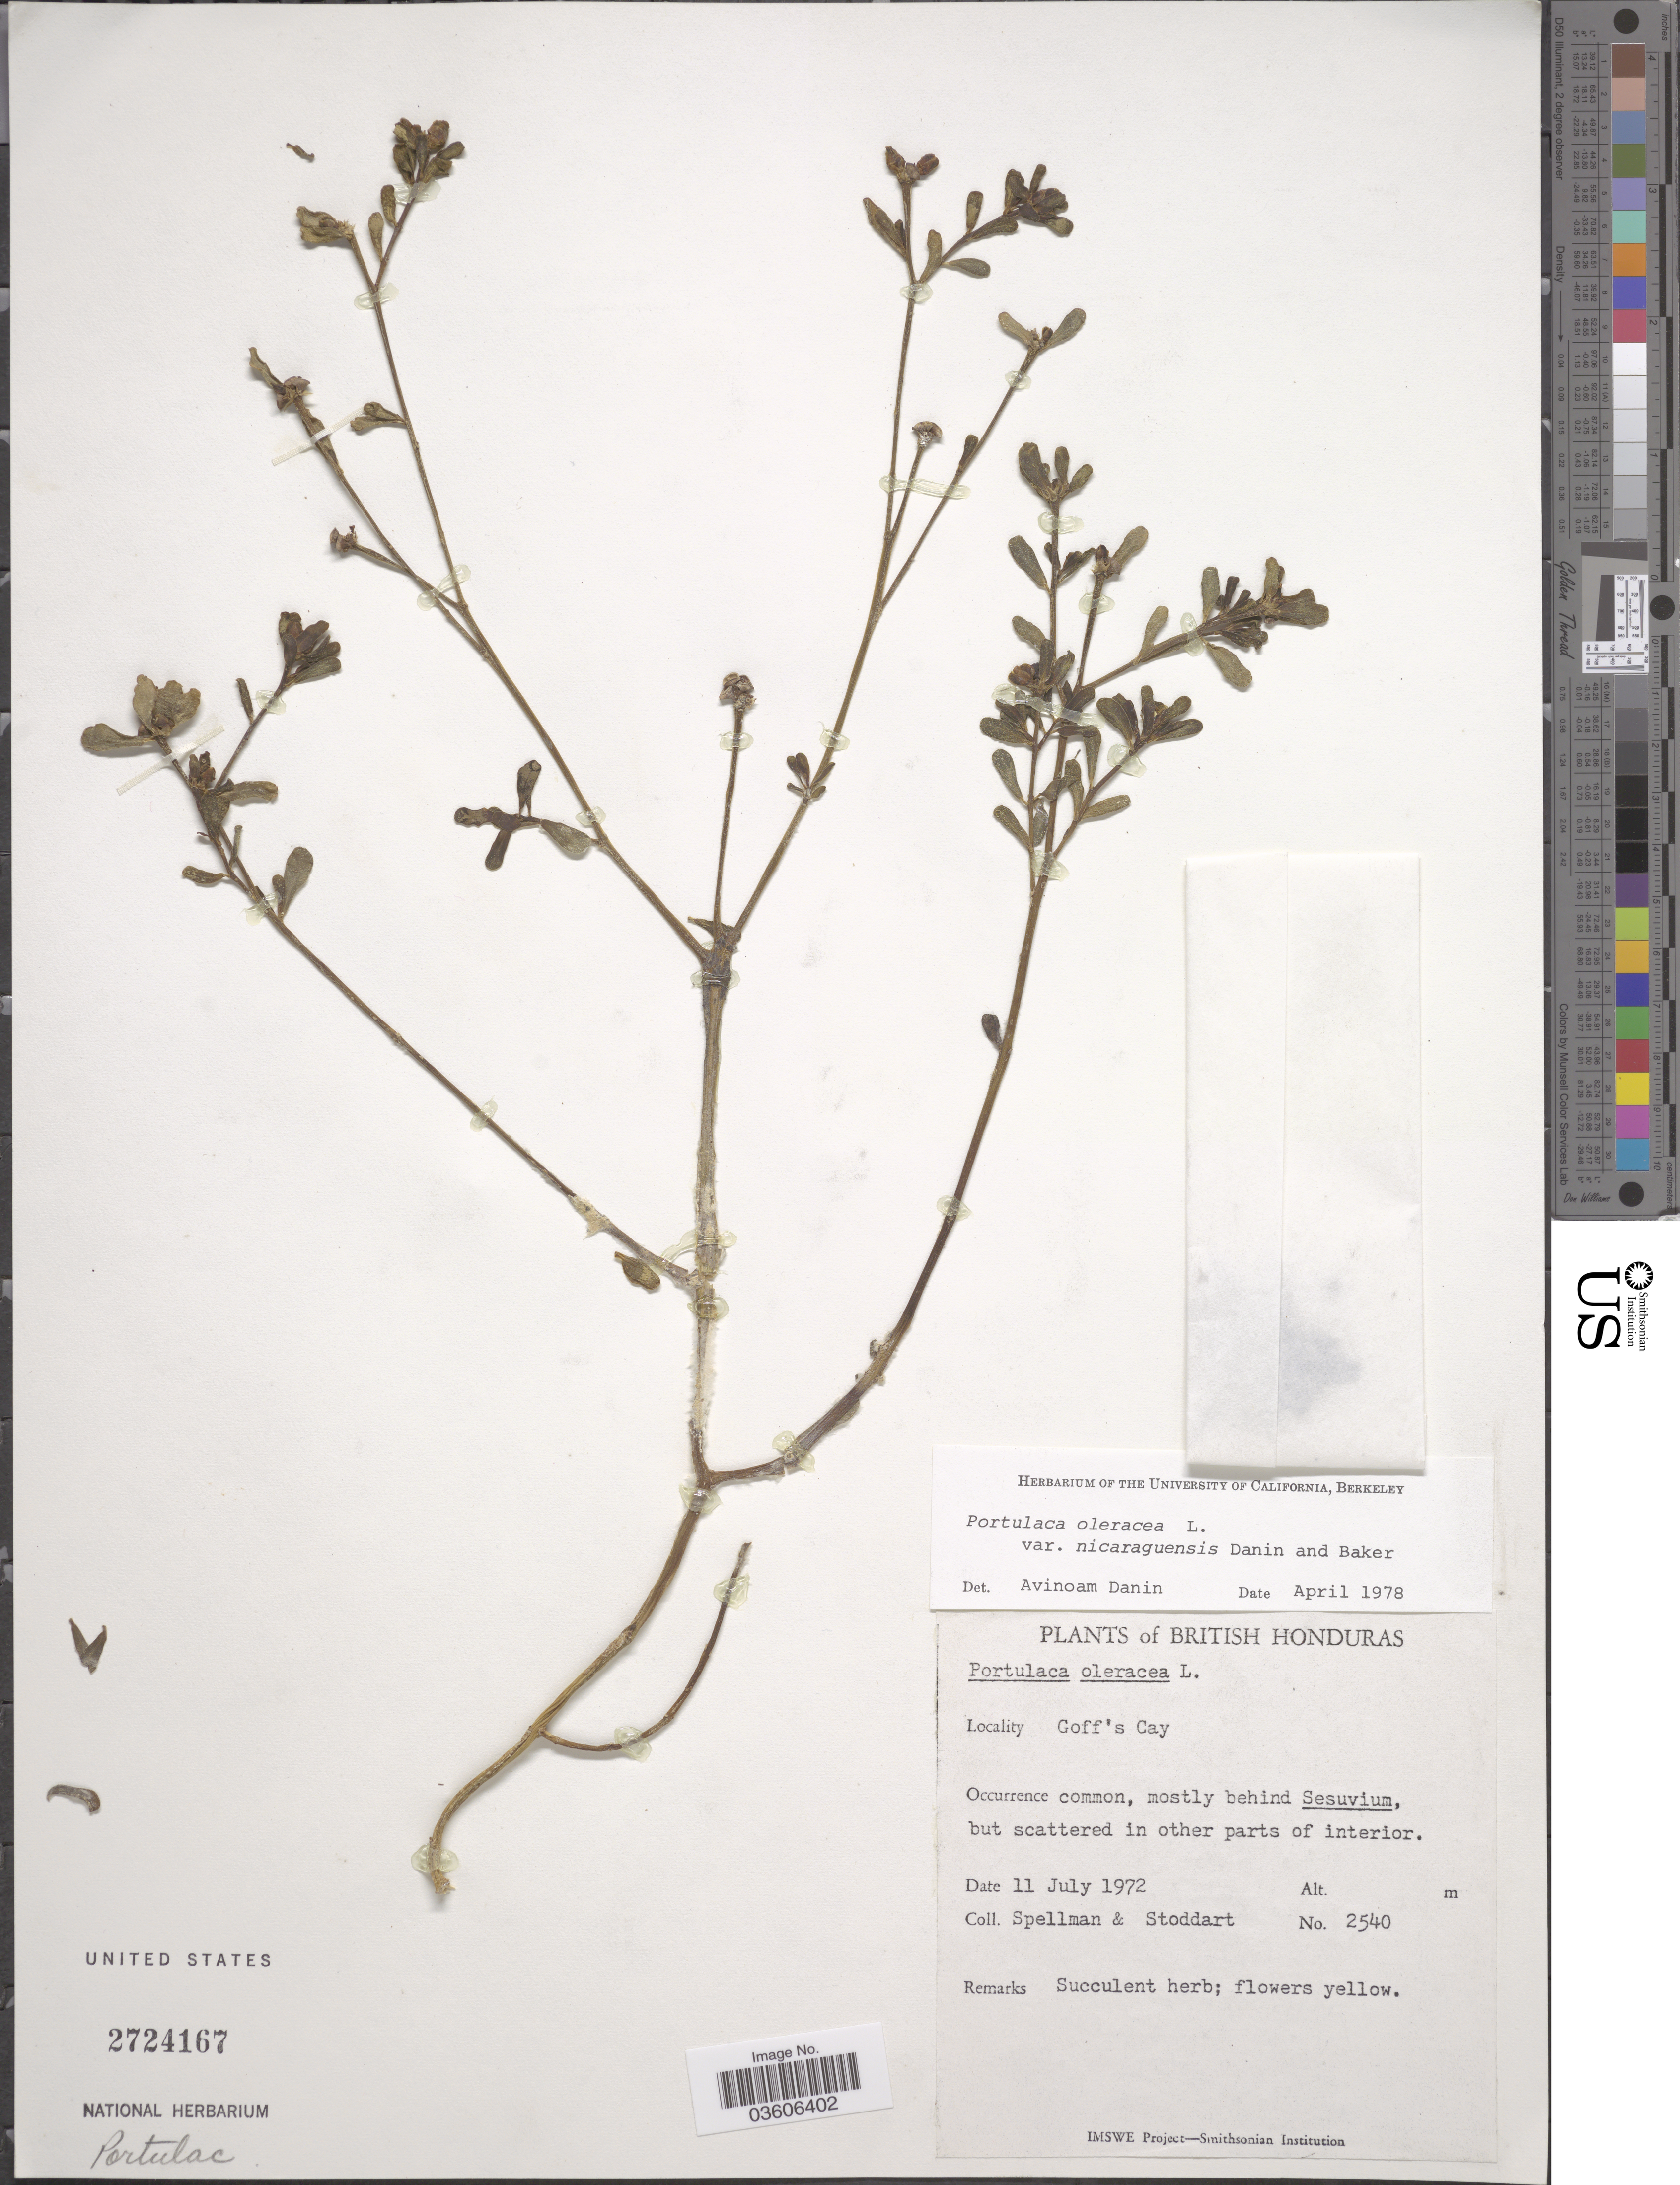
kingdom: Plantae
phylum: Tracheophyta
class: Magnoliopsida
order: Caryophyllales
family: Portulacaceae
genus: Portulaca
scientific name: Portulaca oleracea var. nicaraguensis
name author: Danin & H.G. Baker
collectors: Spellman, -- & -. Stoddart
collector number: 2540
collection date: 1972-07-11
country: Belize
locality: British Honduras. Goff's Cay.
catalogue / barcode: US 2724167